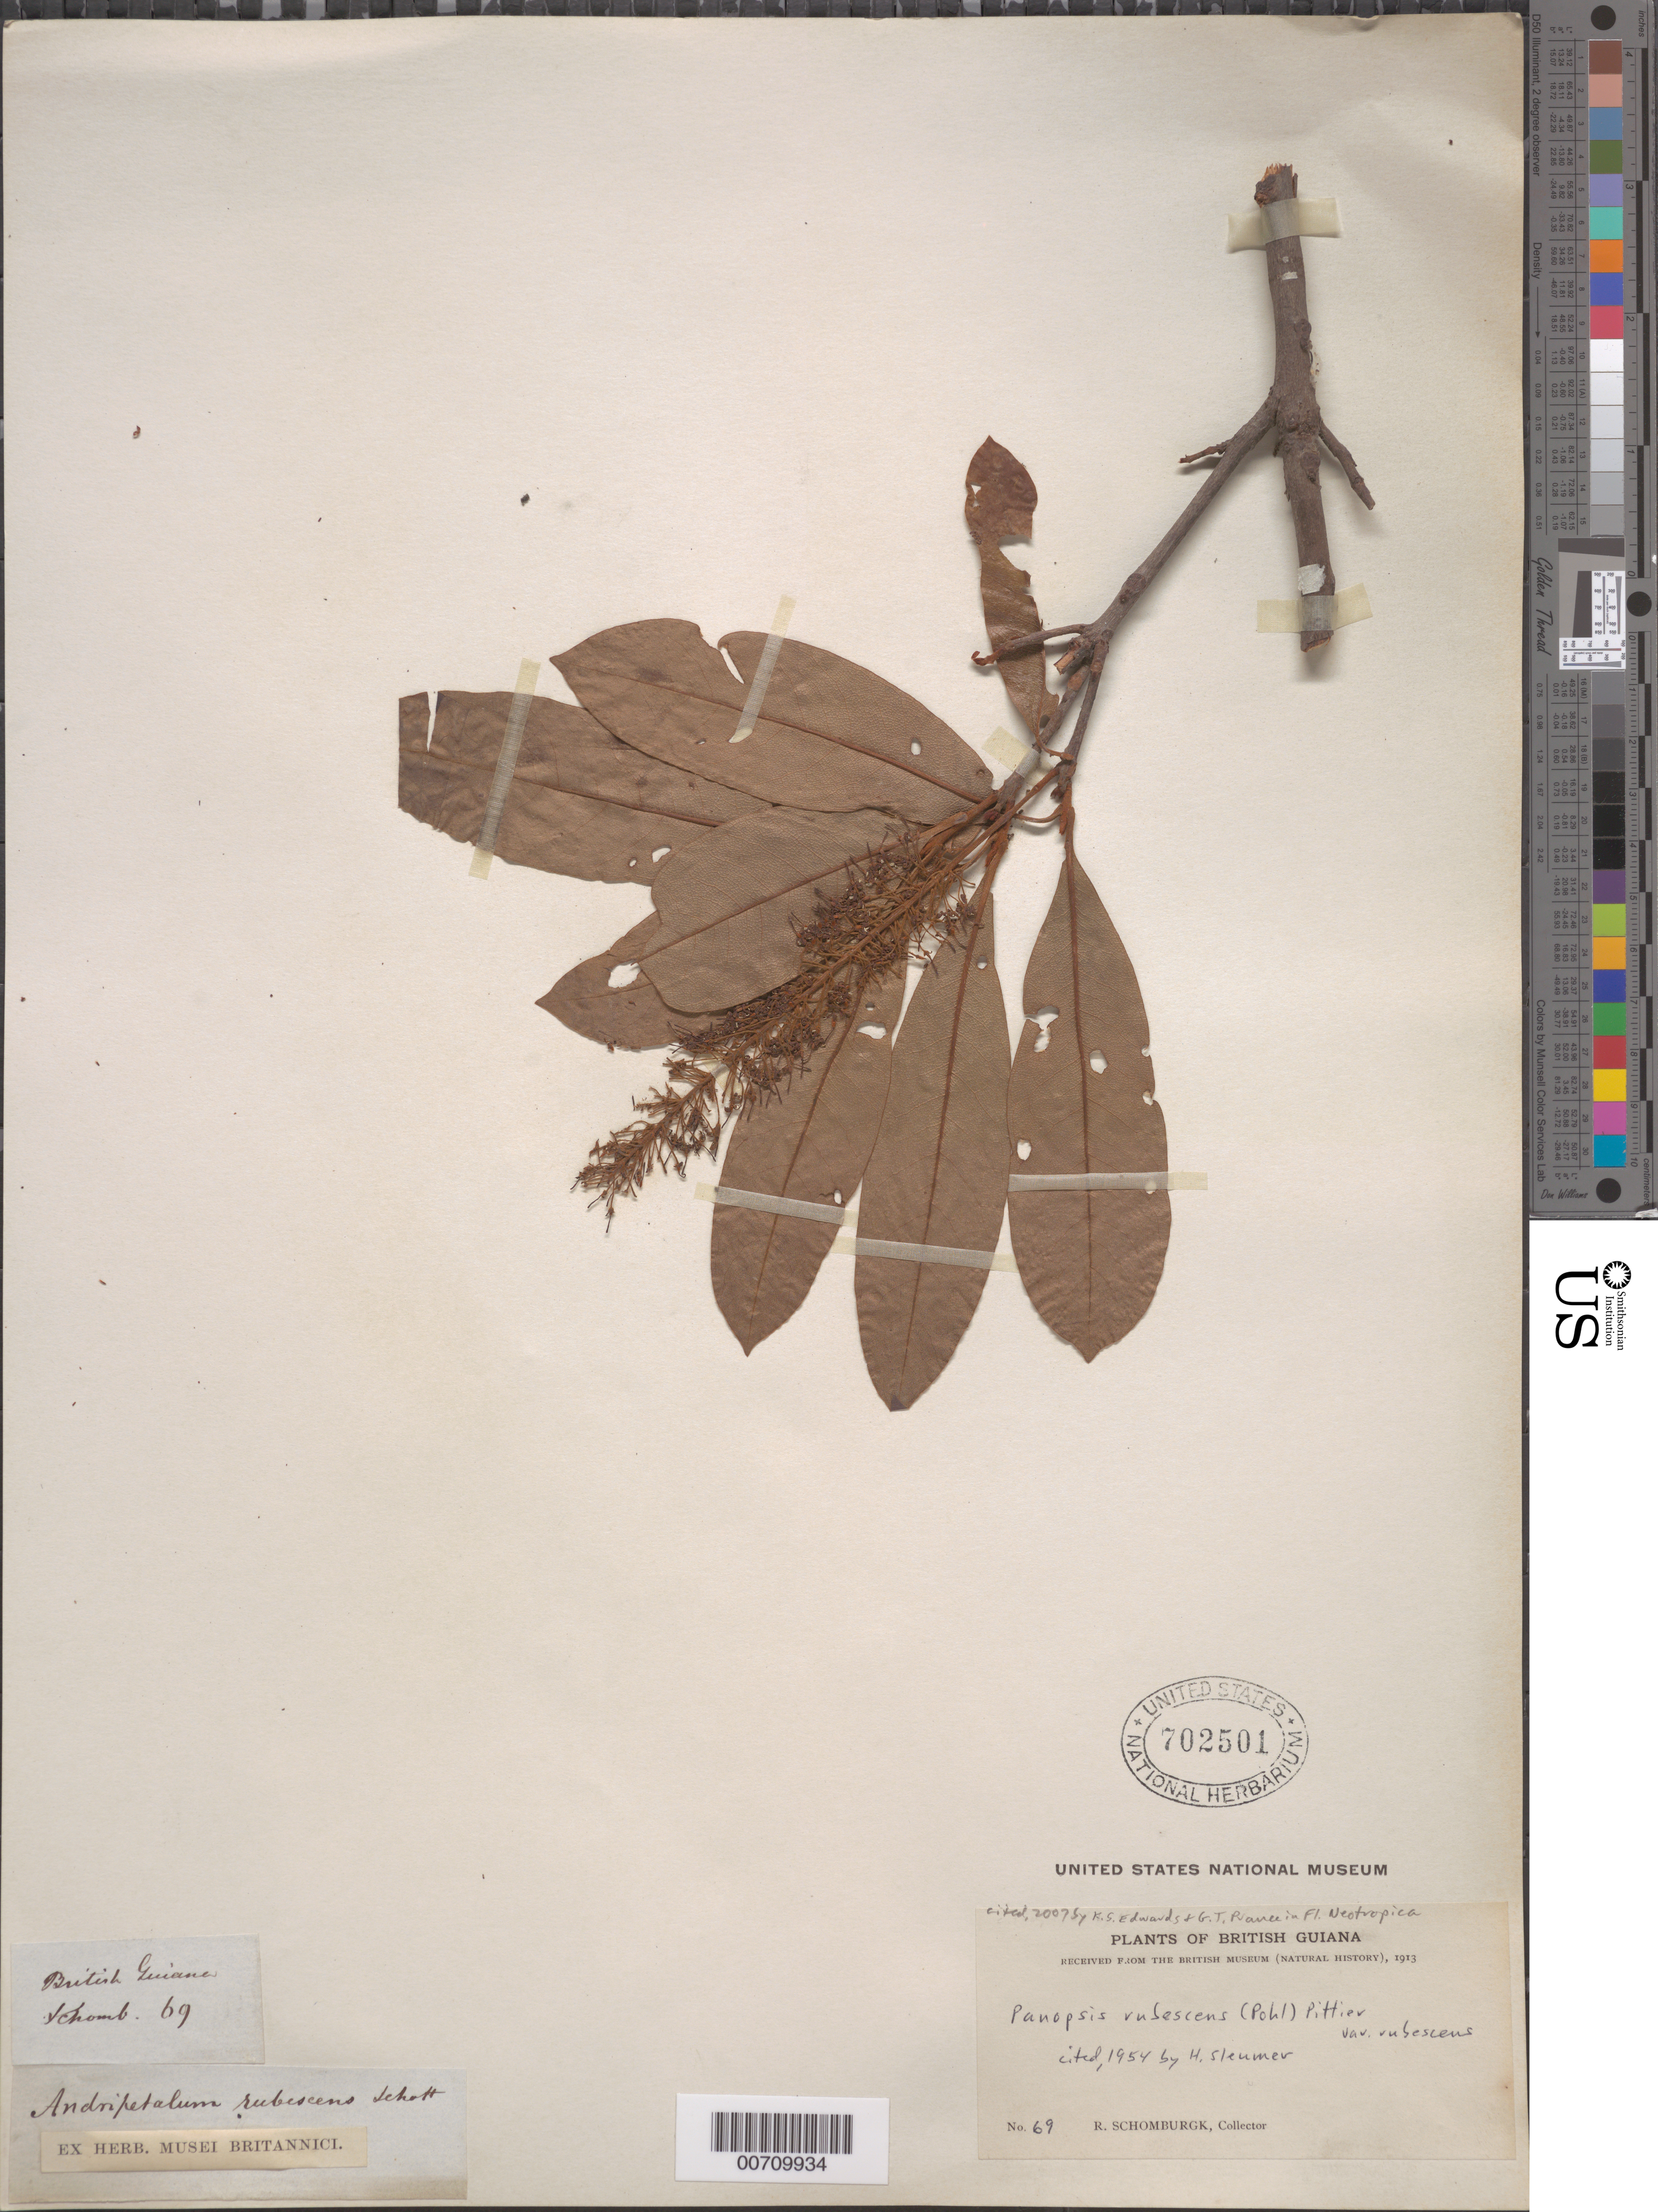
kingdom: Plantae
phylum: Tracheophyta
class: Magnoliopsida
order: Proteales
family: Proteaceae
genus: Panopsis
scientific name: Panopsis rubescens var. rubescens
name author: (Pohl) Pittier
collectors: -- Schomburgk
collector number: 69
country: Guyana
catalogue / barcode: US 702501